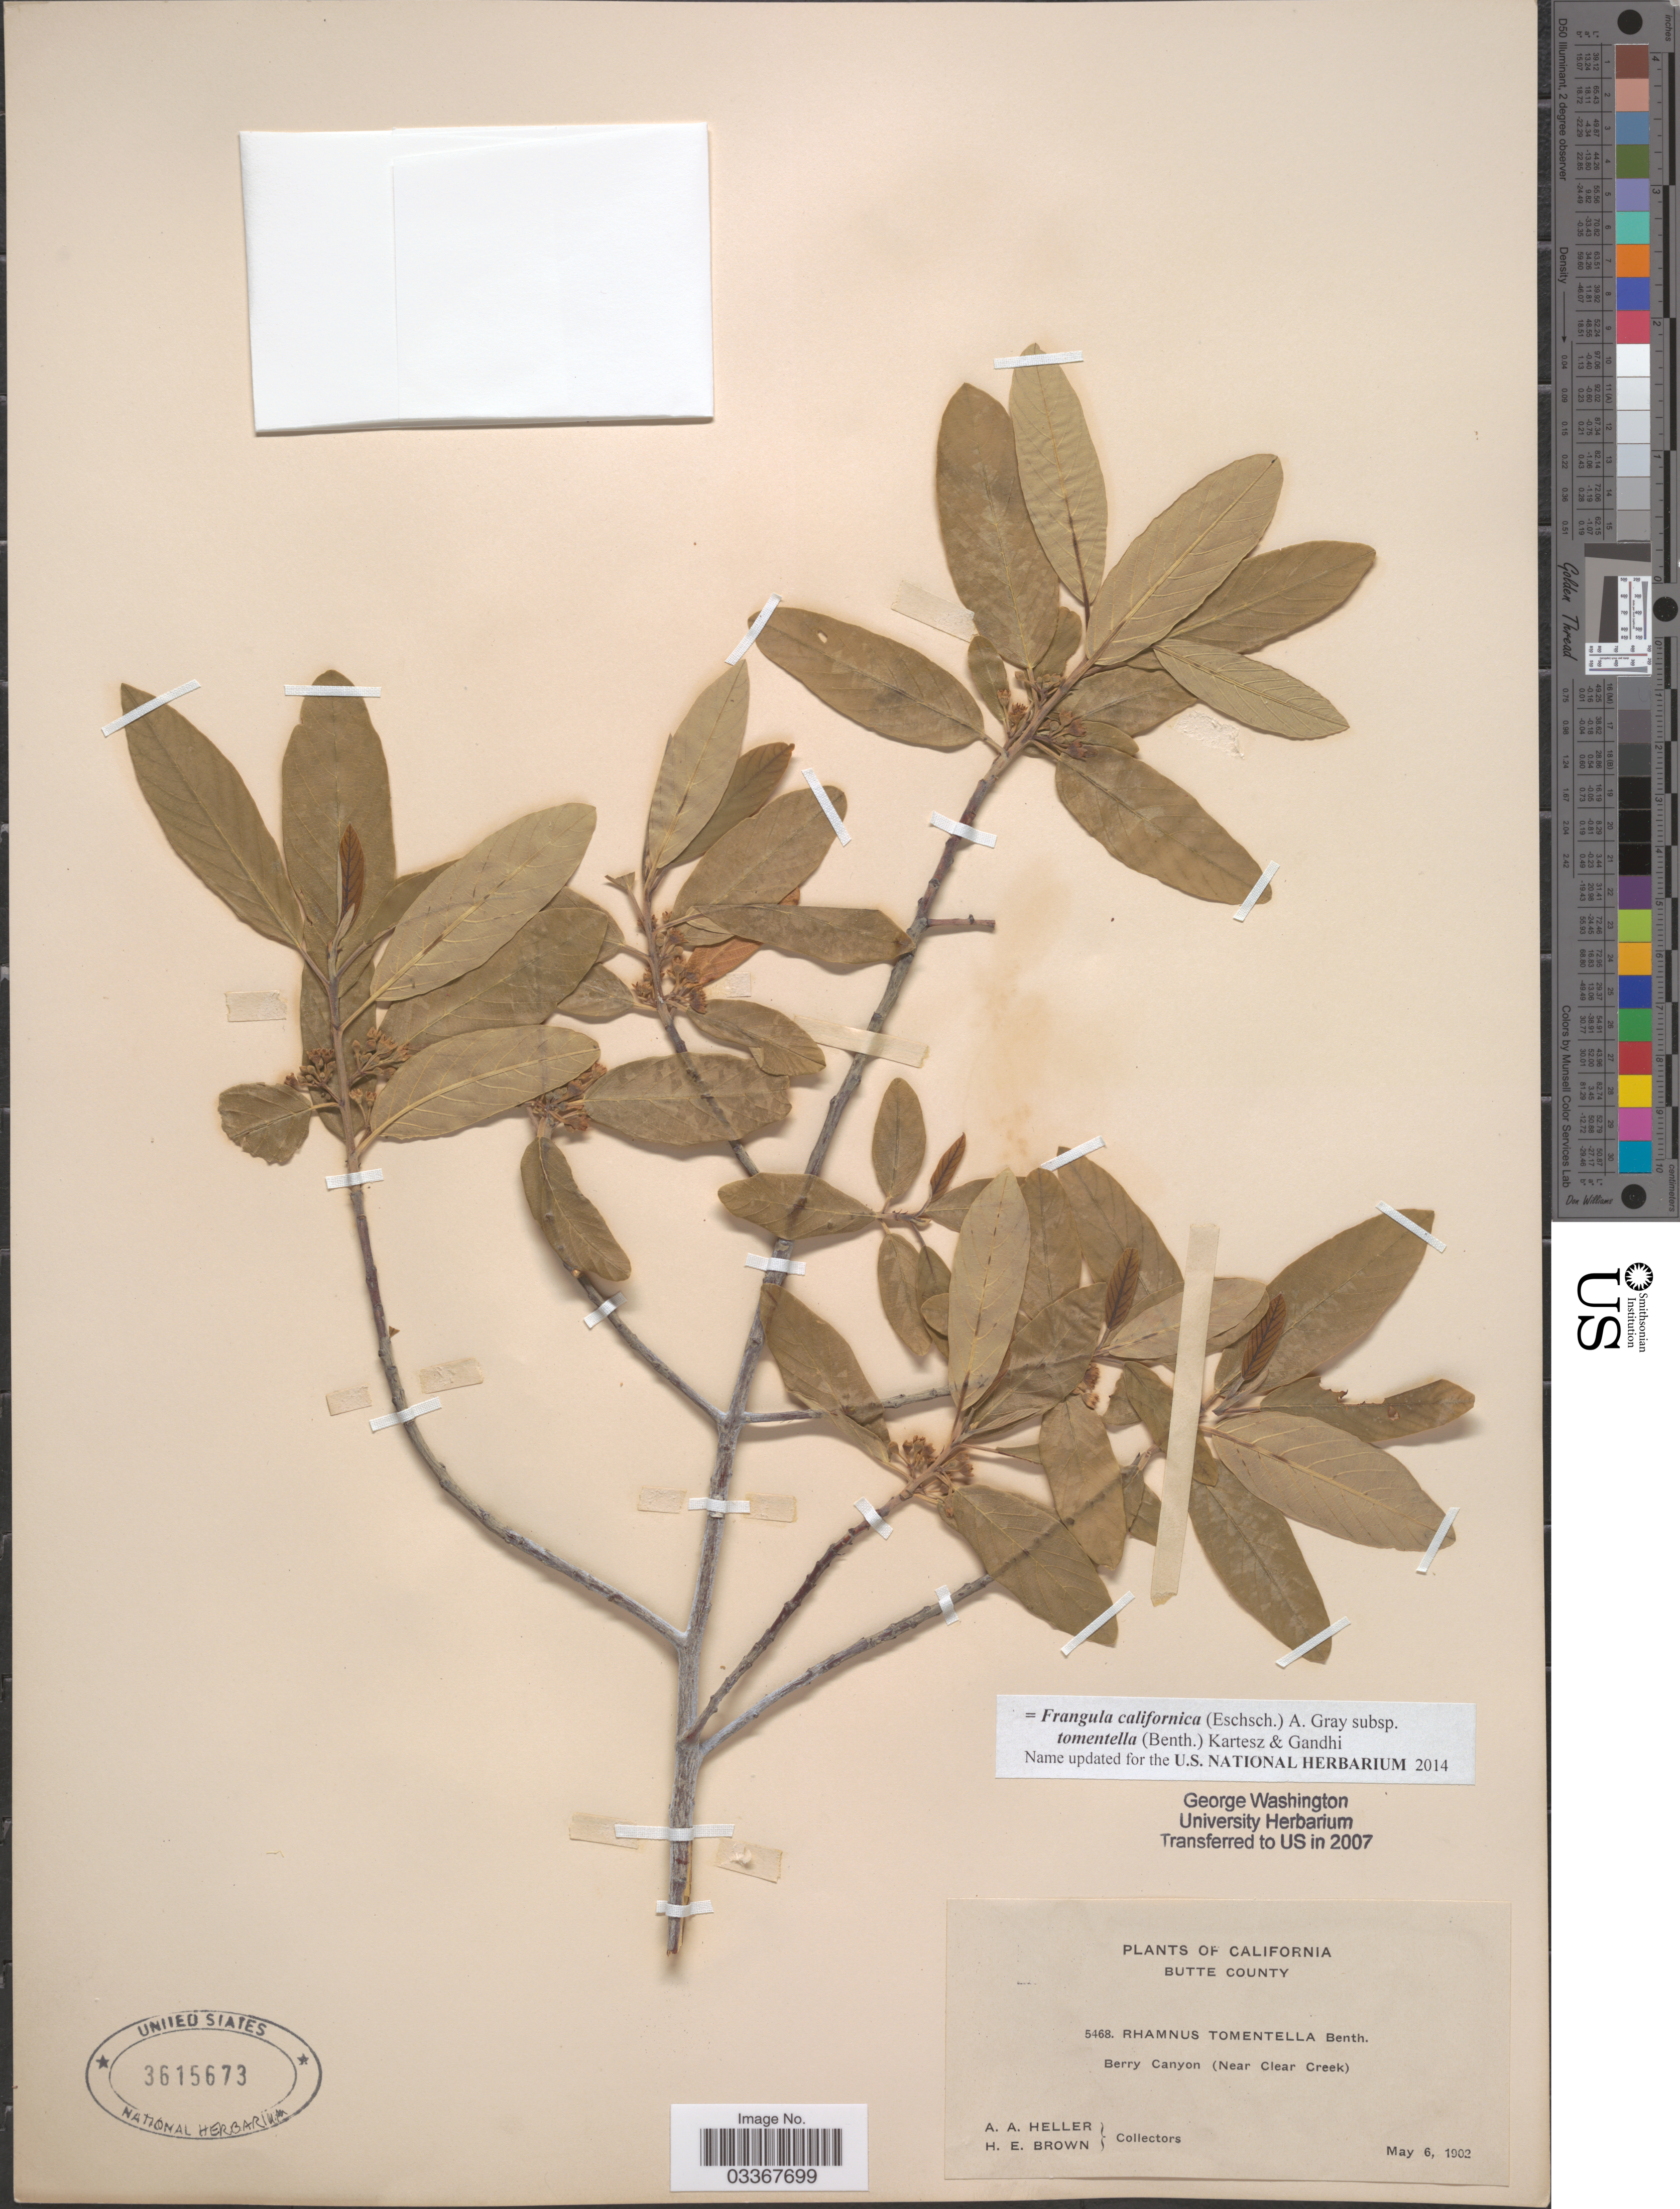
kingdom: Plantae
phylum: Tracheophyta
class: Magnoliopsida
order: Rosales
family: Rhamnaceae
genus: Frangula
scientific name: Frangula californica subsp. tomentella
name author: (Benth.) Kartesz & Gandhi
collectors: A. A. Heller & H. E. Brown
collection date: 1902-05-06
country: United States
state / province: California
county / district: Butte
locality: Butte County, Berry Canyon (Near Clear Creek).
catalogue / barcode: US 3615673